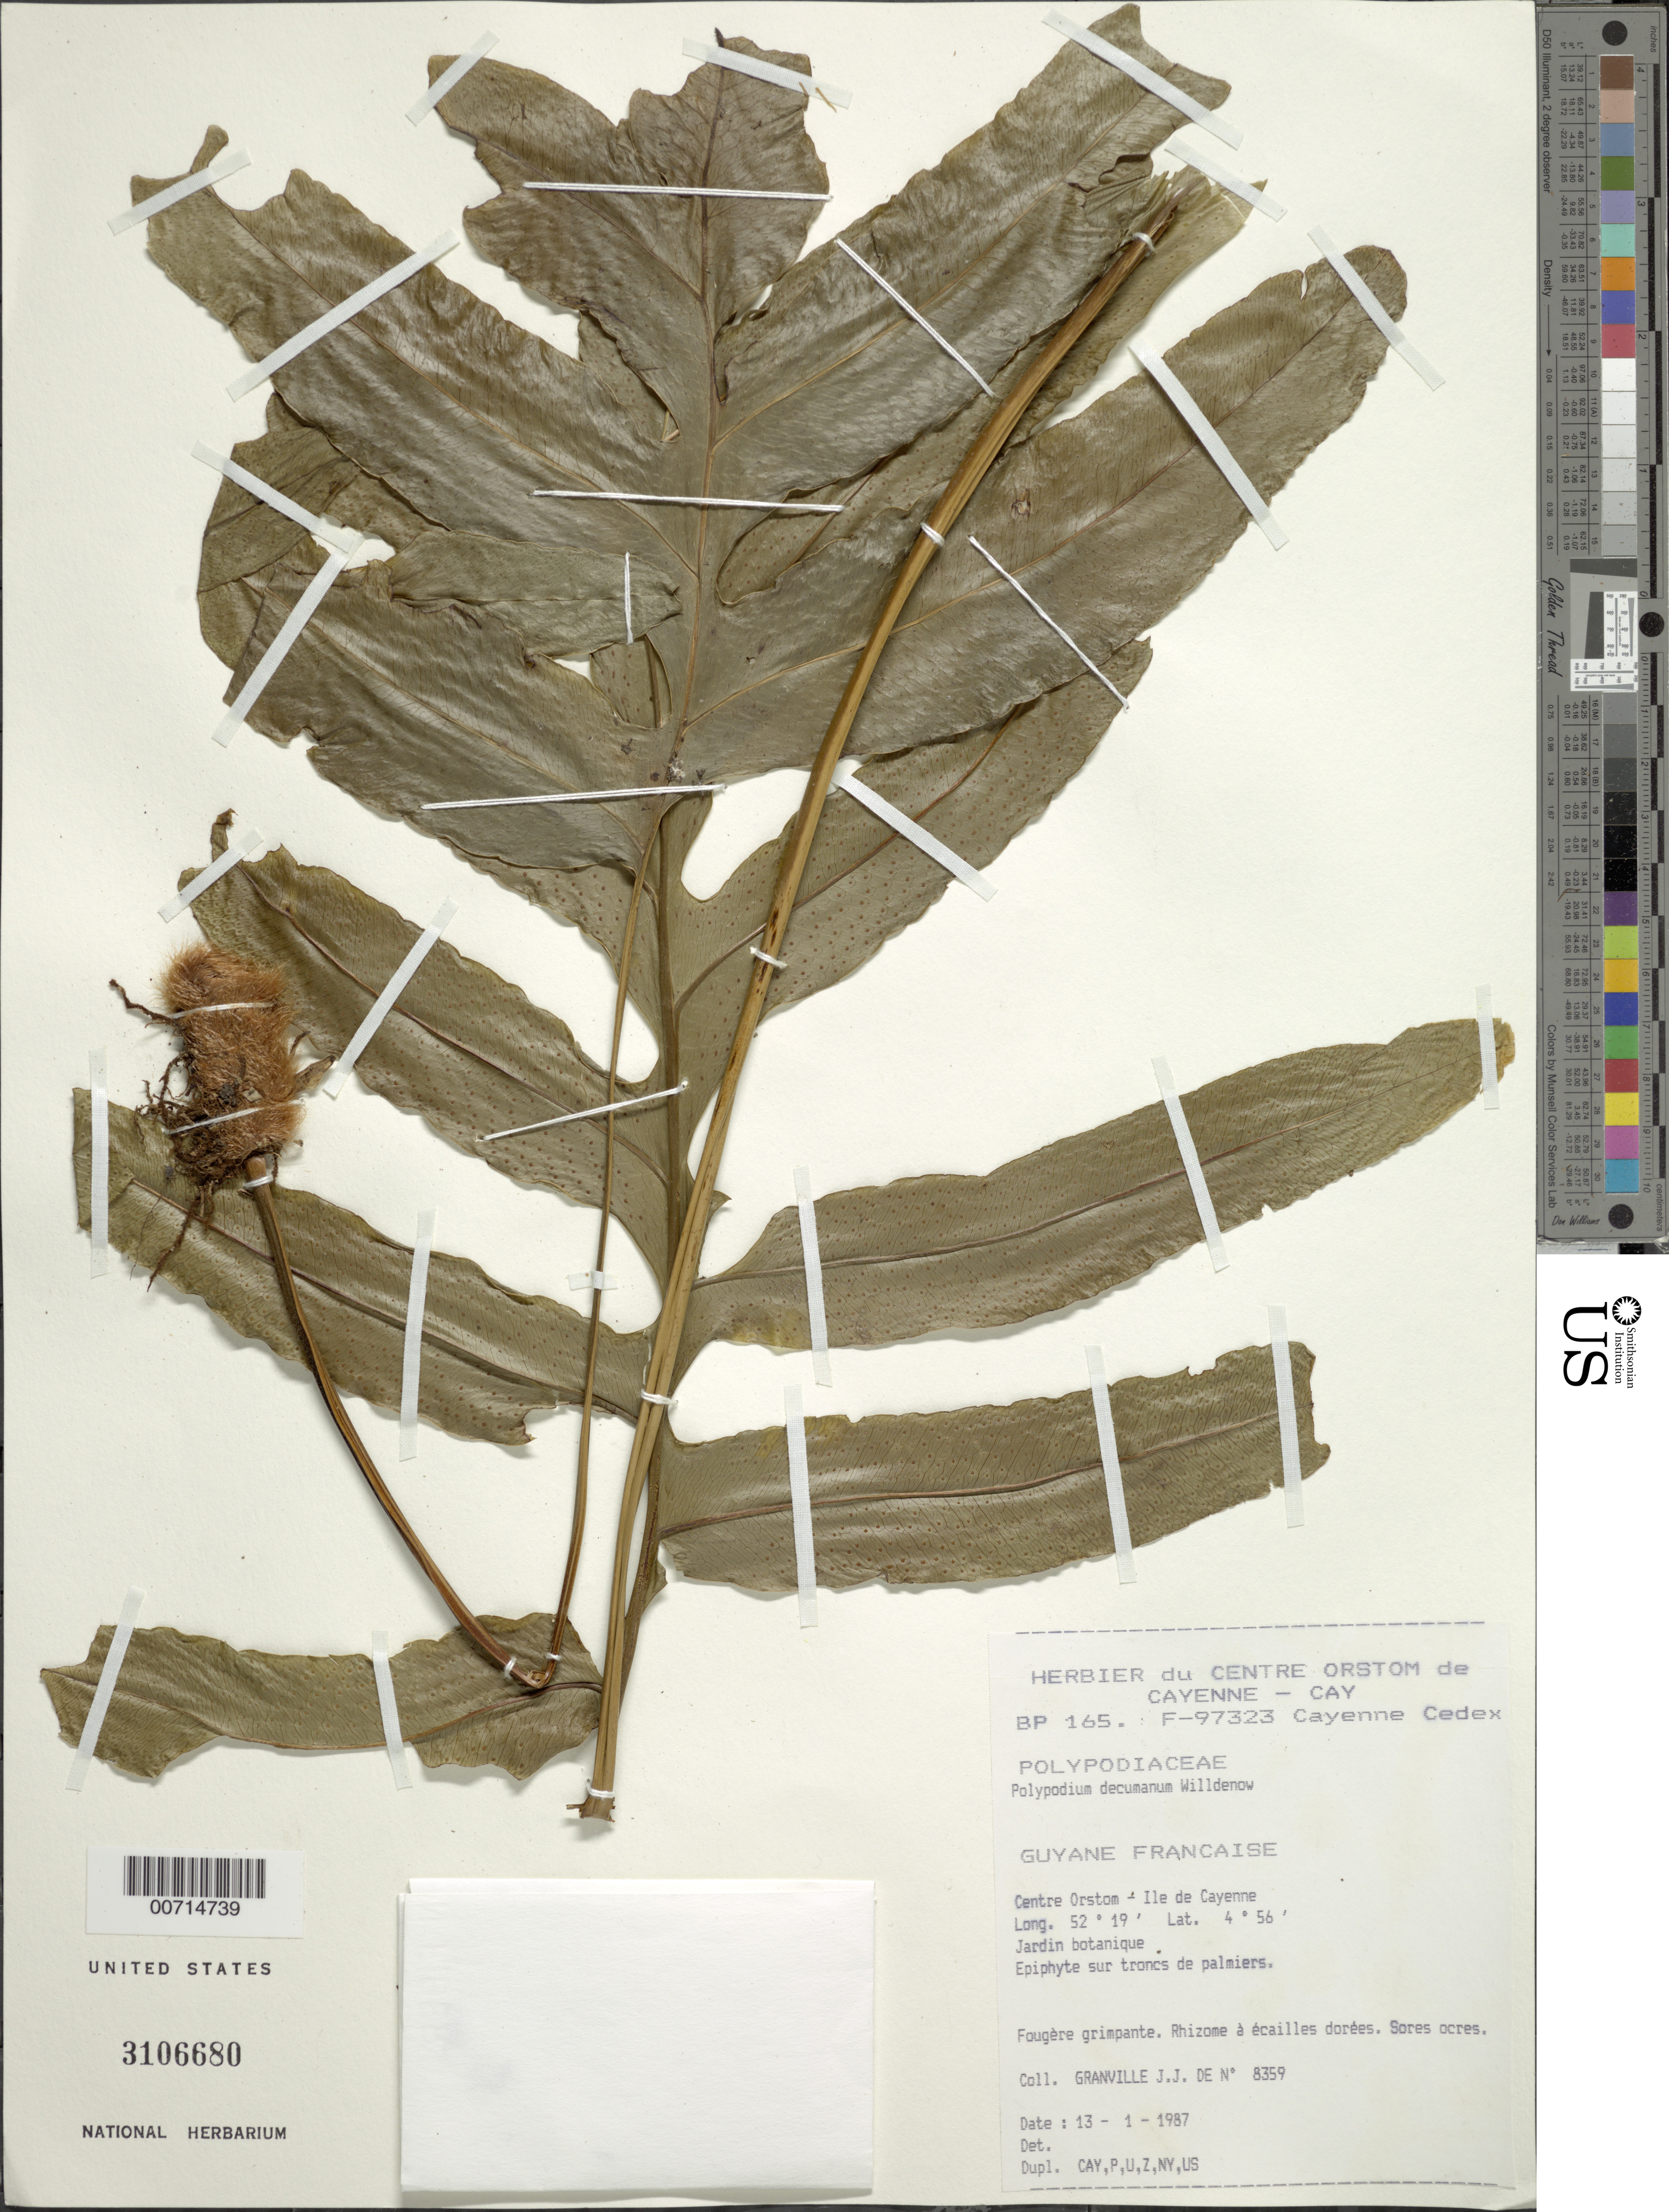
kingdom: Plantae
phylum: Tracheophyta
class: Polypodiopsida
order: Polypodiales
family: Polypodiaceae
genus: Phlebodium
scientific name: Phlebodium decumanum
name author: (Willd.) J. Sm.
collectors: J.-J. de Granville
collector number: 8359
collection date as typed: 13-Jan-87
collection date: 1987-01-13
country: French Guiana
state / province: Cayenne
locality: Cayenne, ORSTOM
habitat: Botanic garden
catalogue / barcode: US 3106680